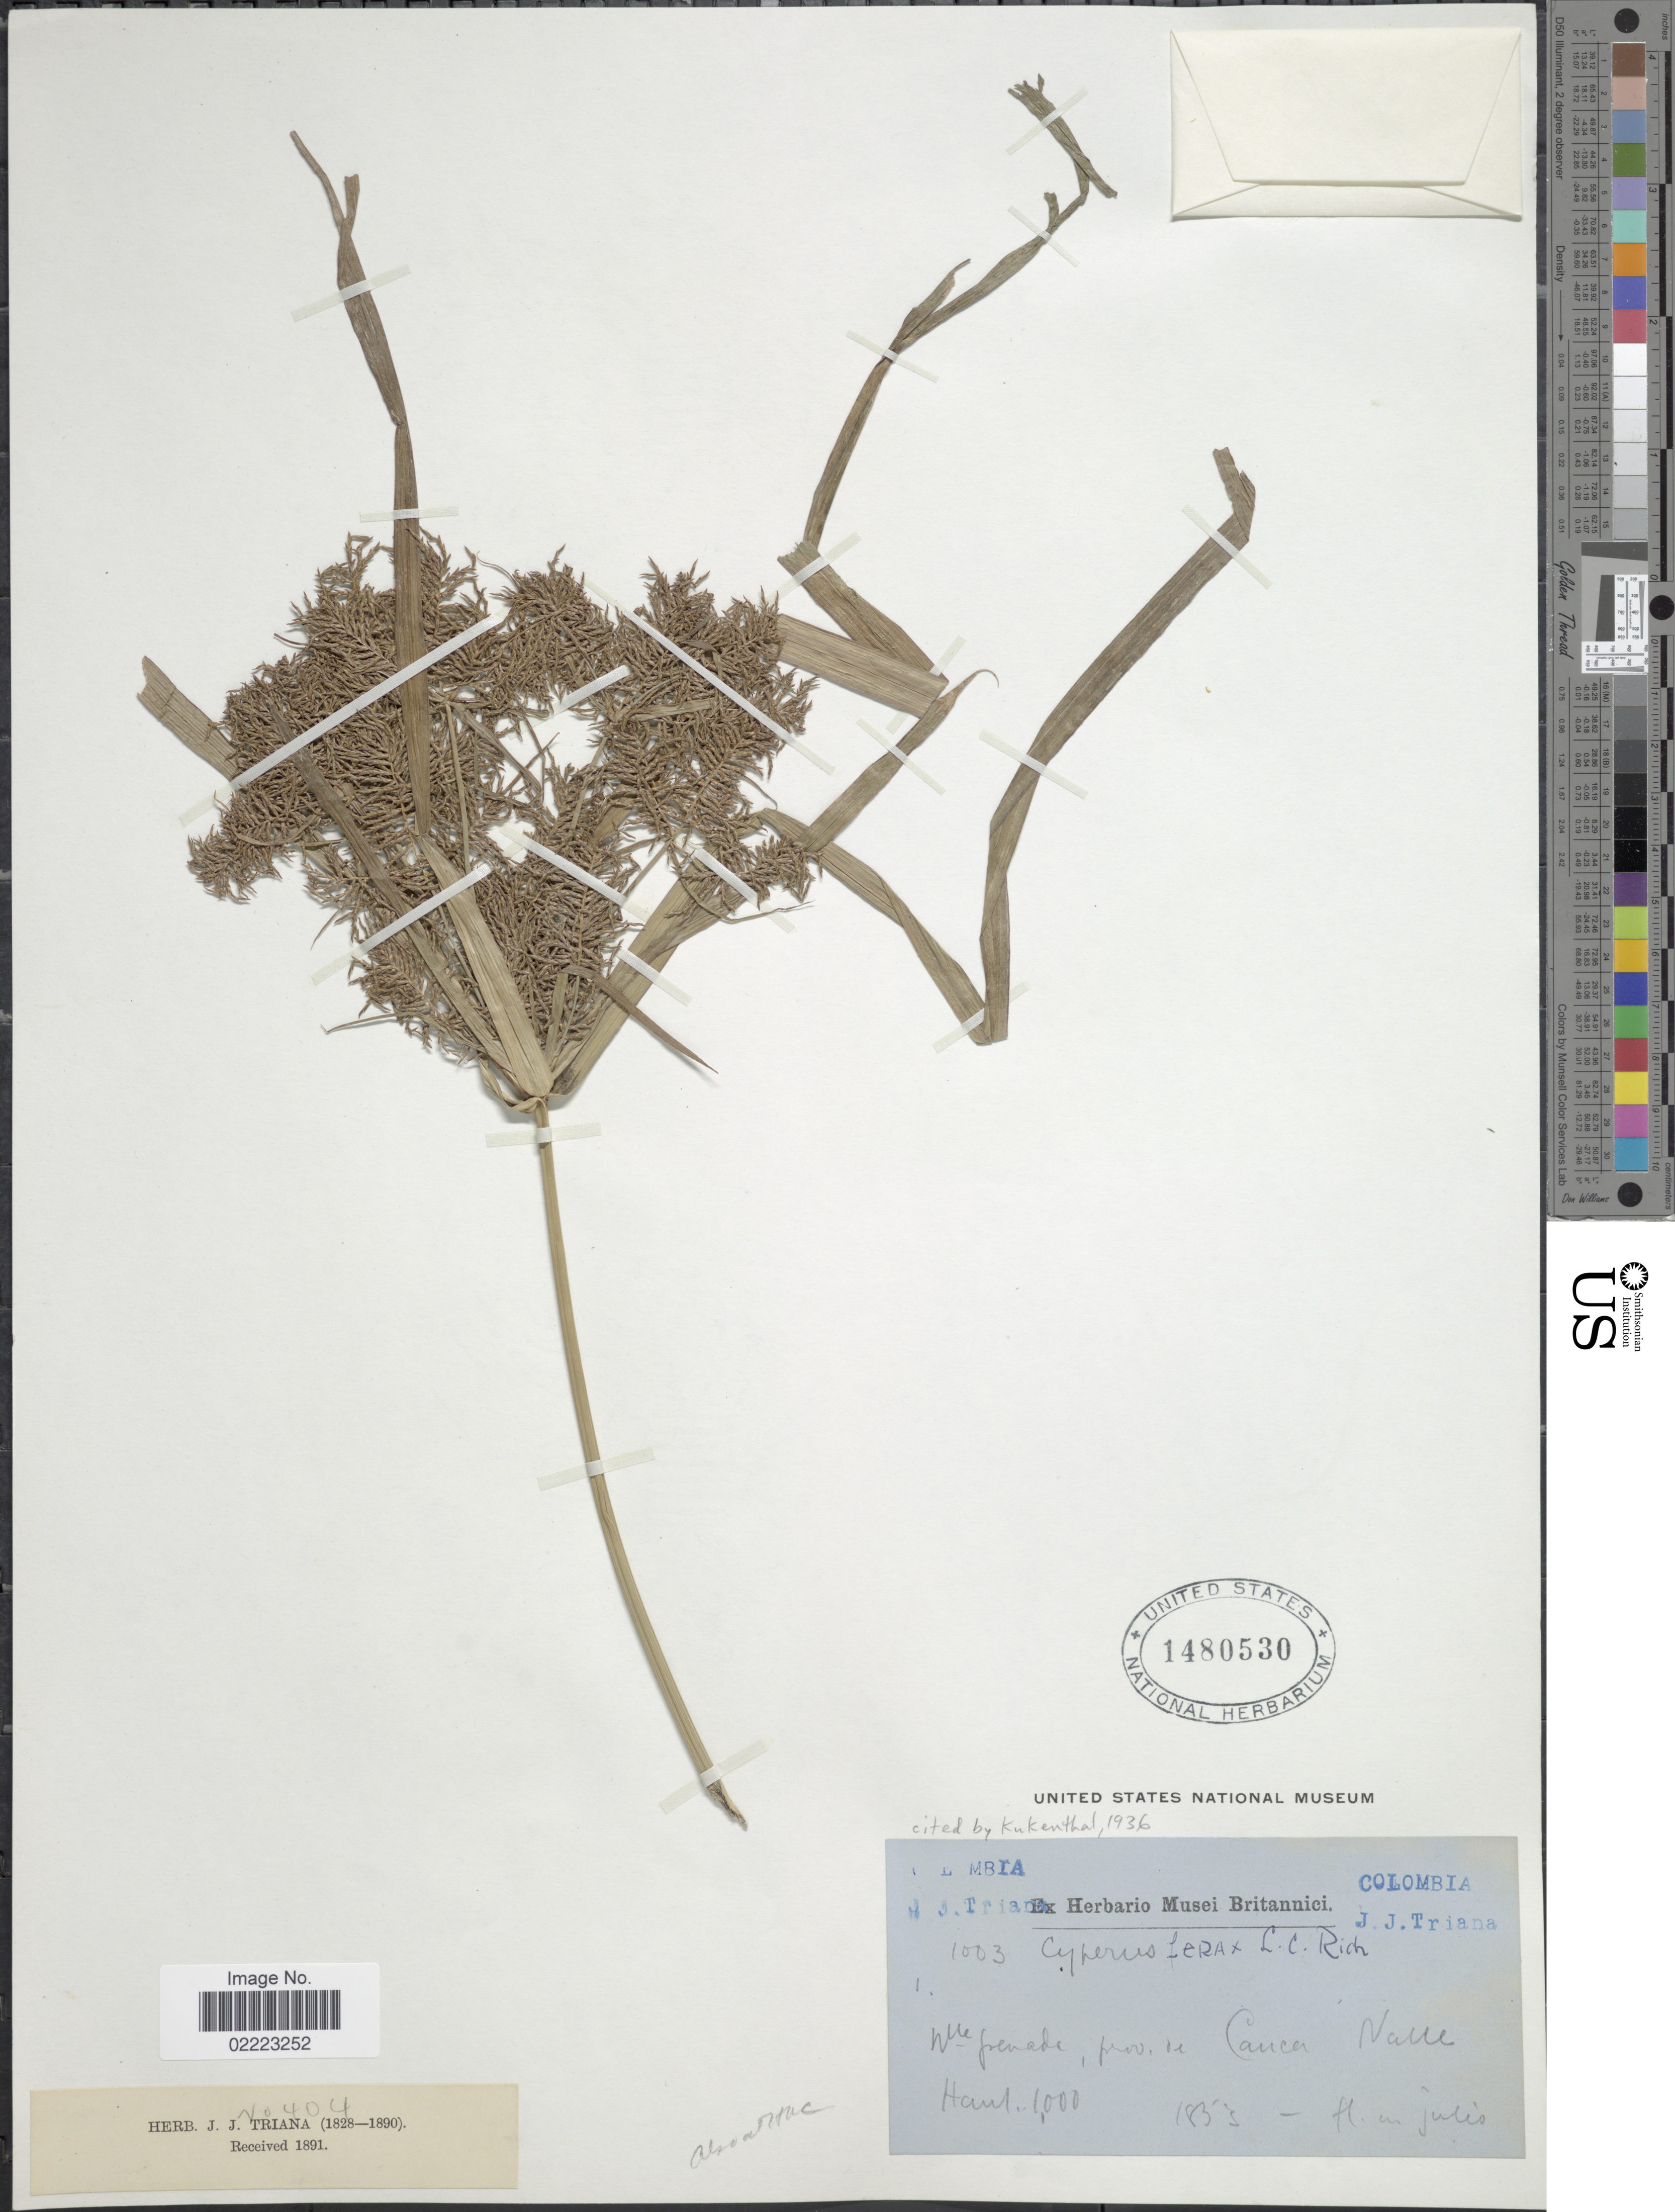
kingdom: Plantae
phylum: Tracheophyta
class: Liliopsida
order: Poales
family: Cyperaceae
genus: Cyperus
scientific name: Cyperus odoratus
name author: L.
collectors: J. J. Triana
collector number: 1003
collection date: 1853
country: Colombia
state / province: Valle del Cauca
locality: Nw. Grenada, prov. de Cauca Valle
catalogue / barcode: US 1480530